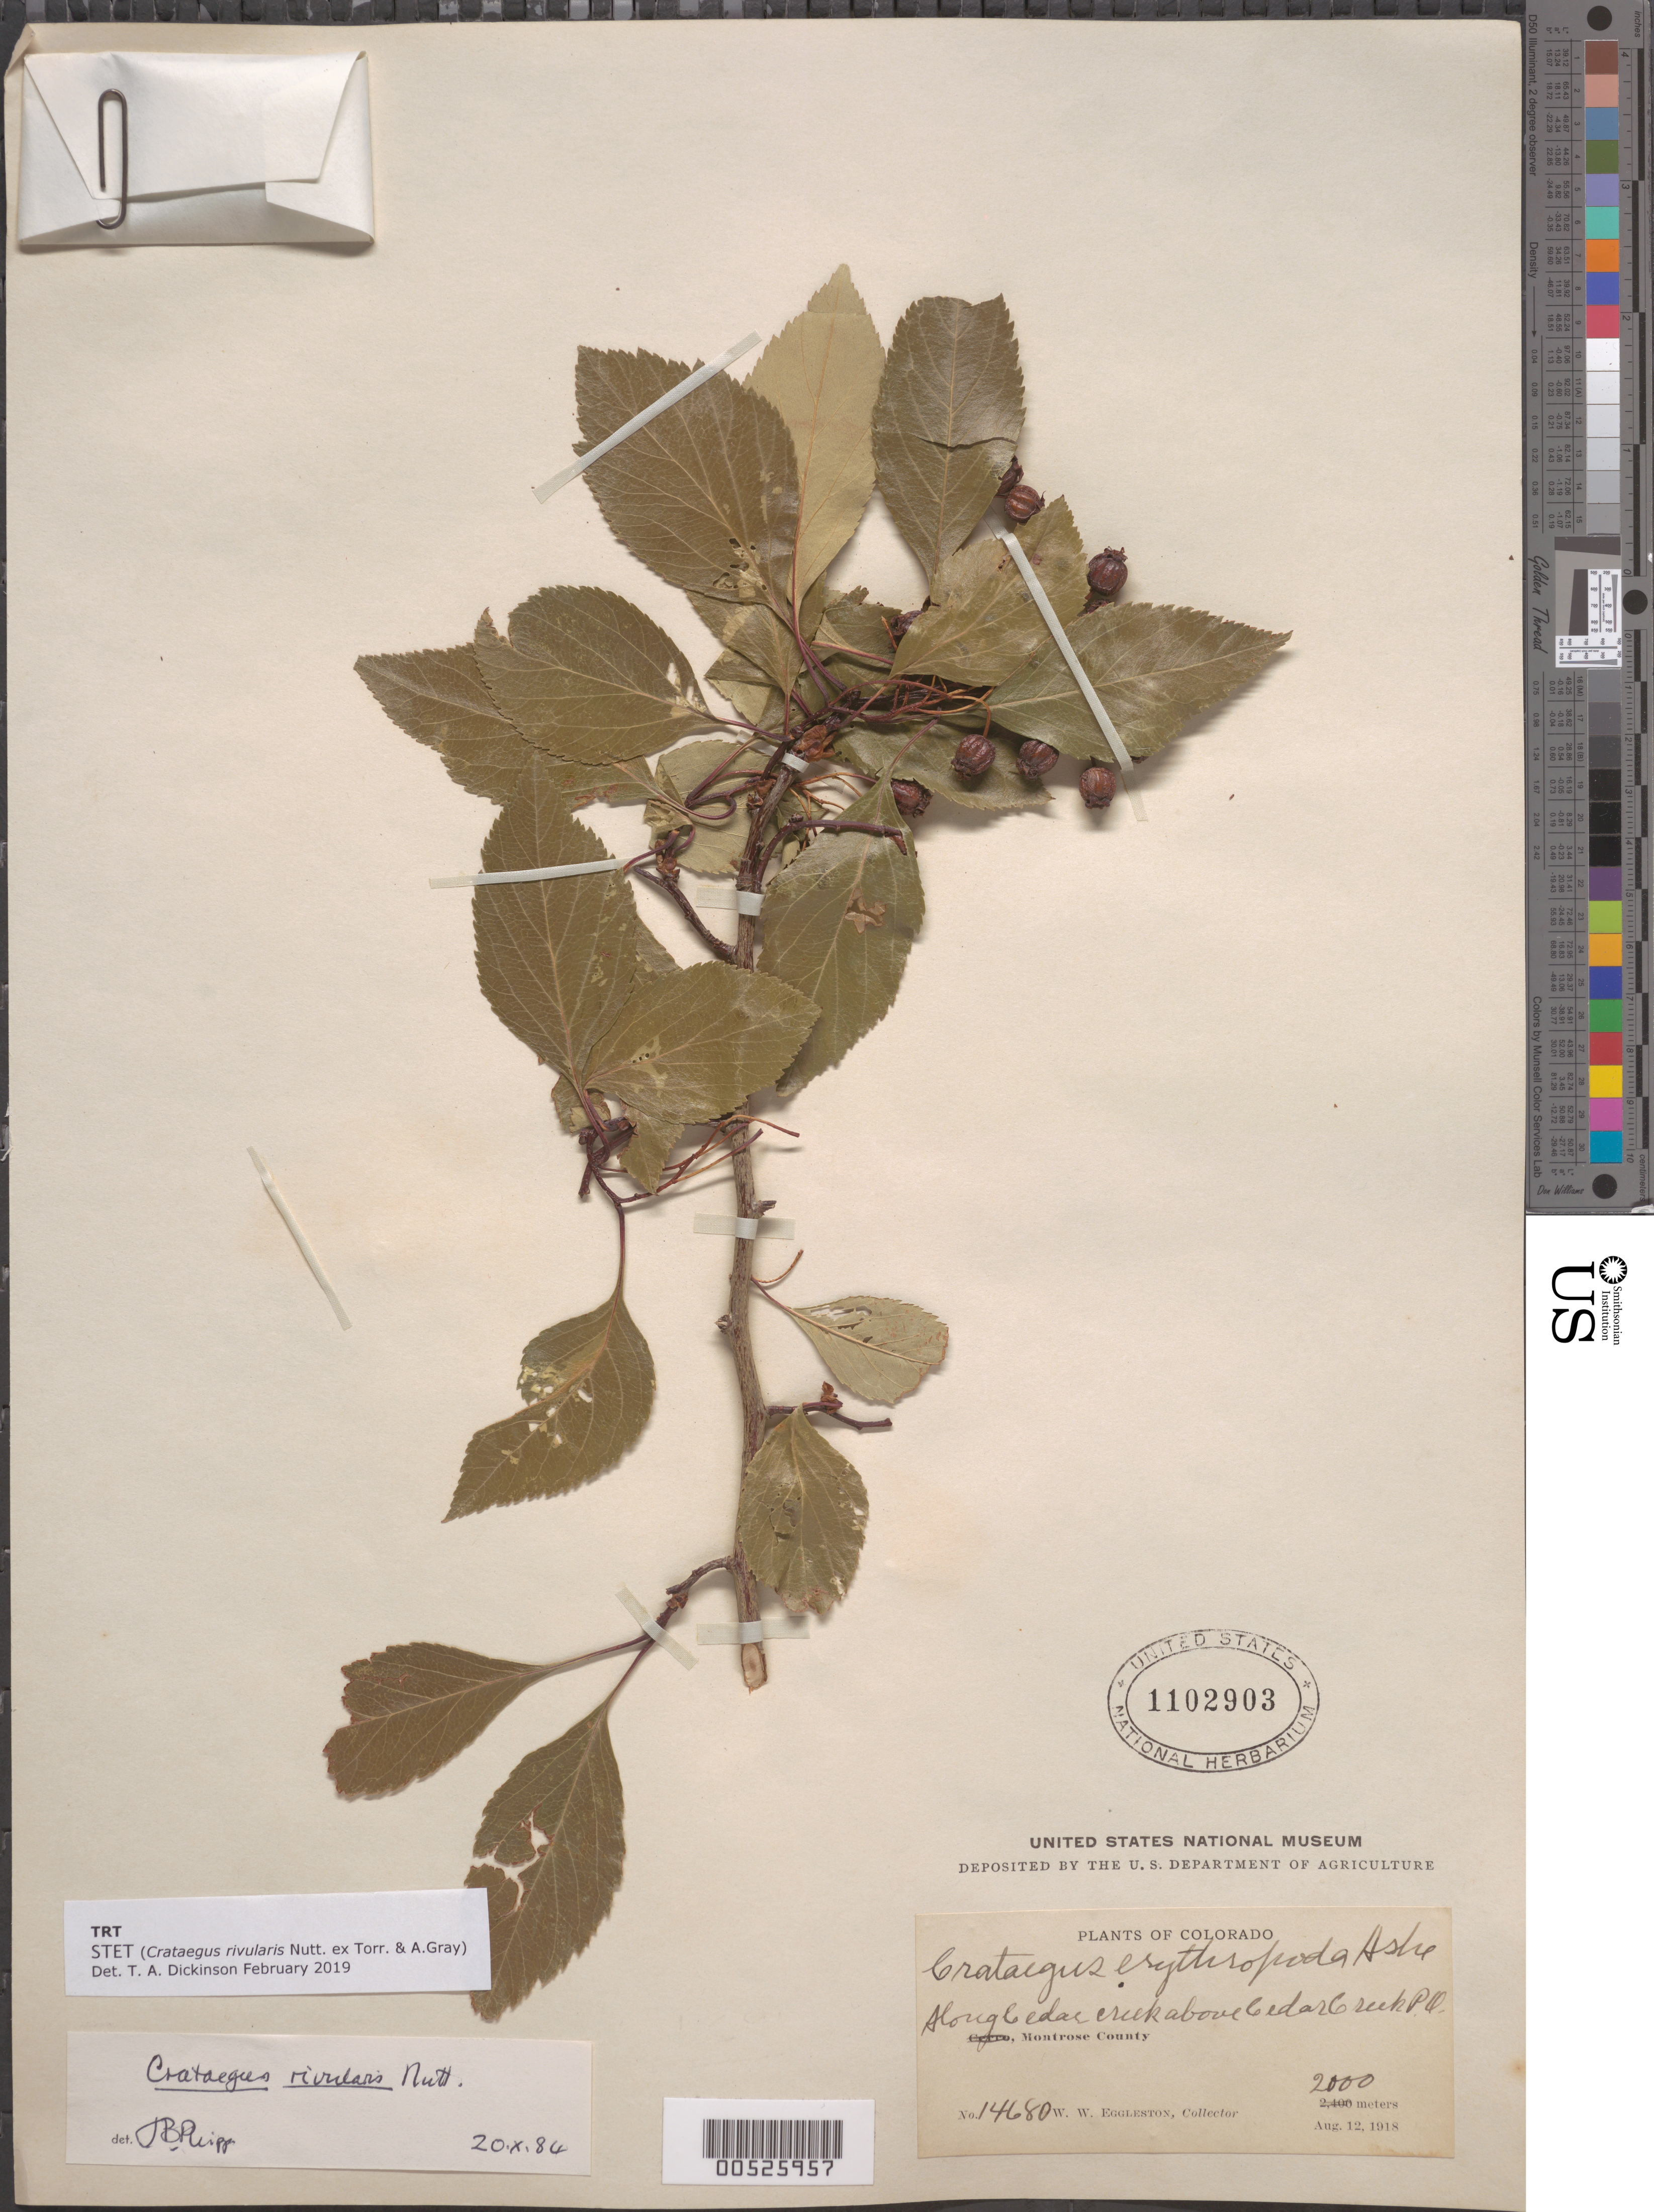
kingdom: Plantae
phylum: Tracheophyta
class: Magnoliopsida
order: Rosales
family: Rosaceae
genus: Crataegus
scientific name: Crataegus rivularis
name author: Nutt.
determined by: Phipps, James B., (UWO), University of Western Ontario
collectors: W. W. Eggleston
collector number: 14680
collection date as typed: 12 Aug 1918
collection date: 1918-08-12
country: United States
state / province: Colorado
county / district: Montrose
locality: Along Cedar Creek, above Cedar Creek P.O.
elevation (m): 2000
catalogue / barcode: US 1102903